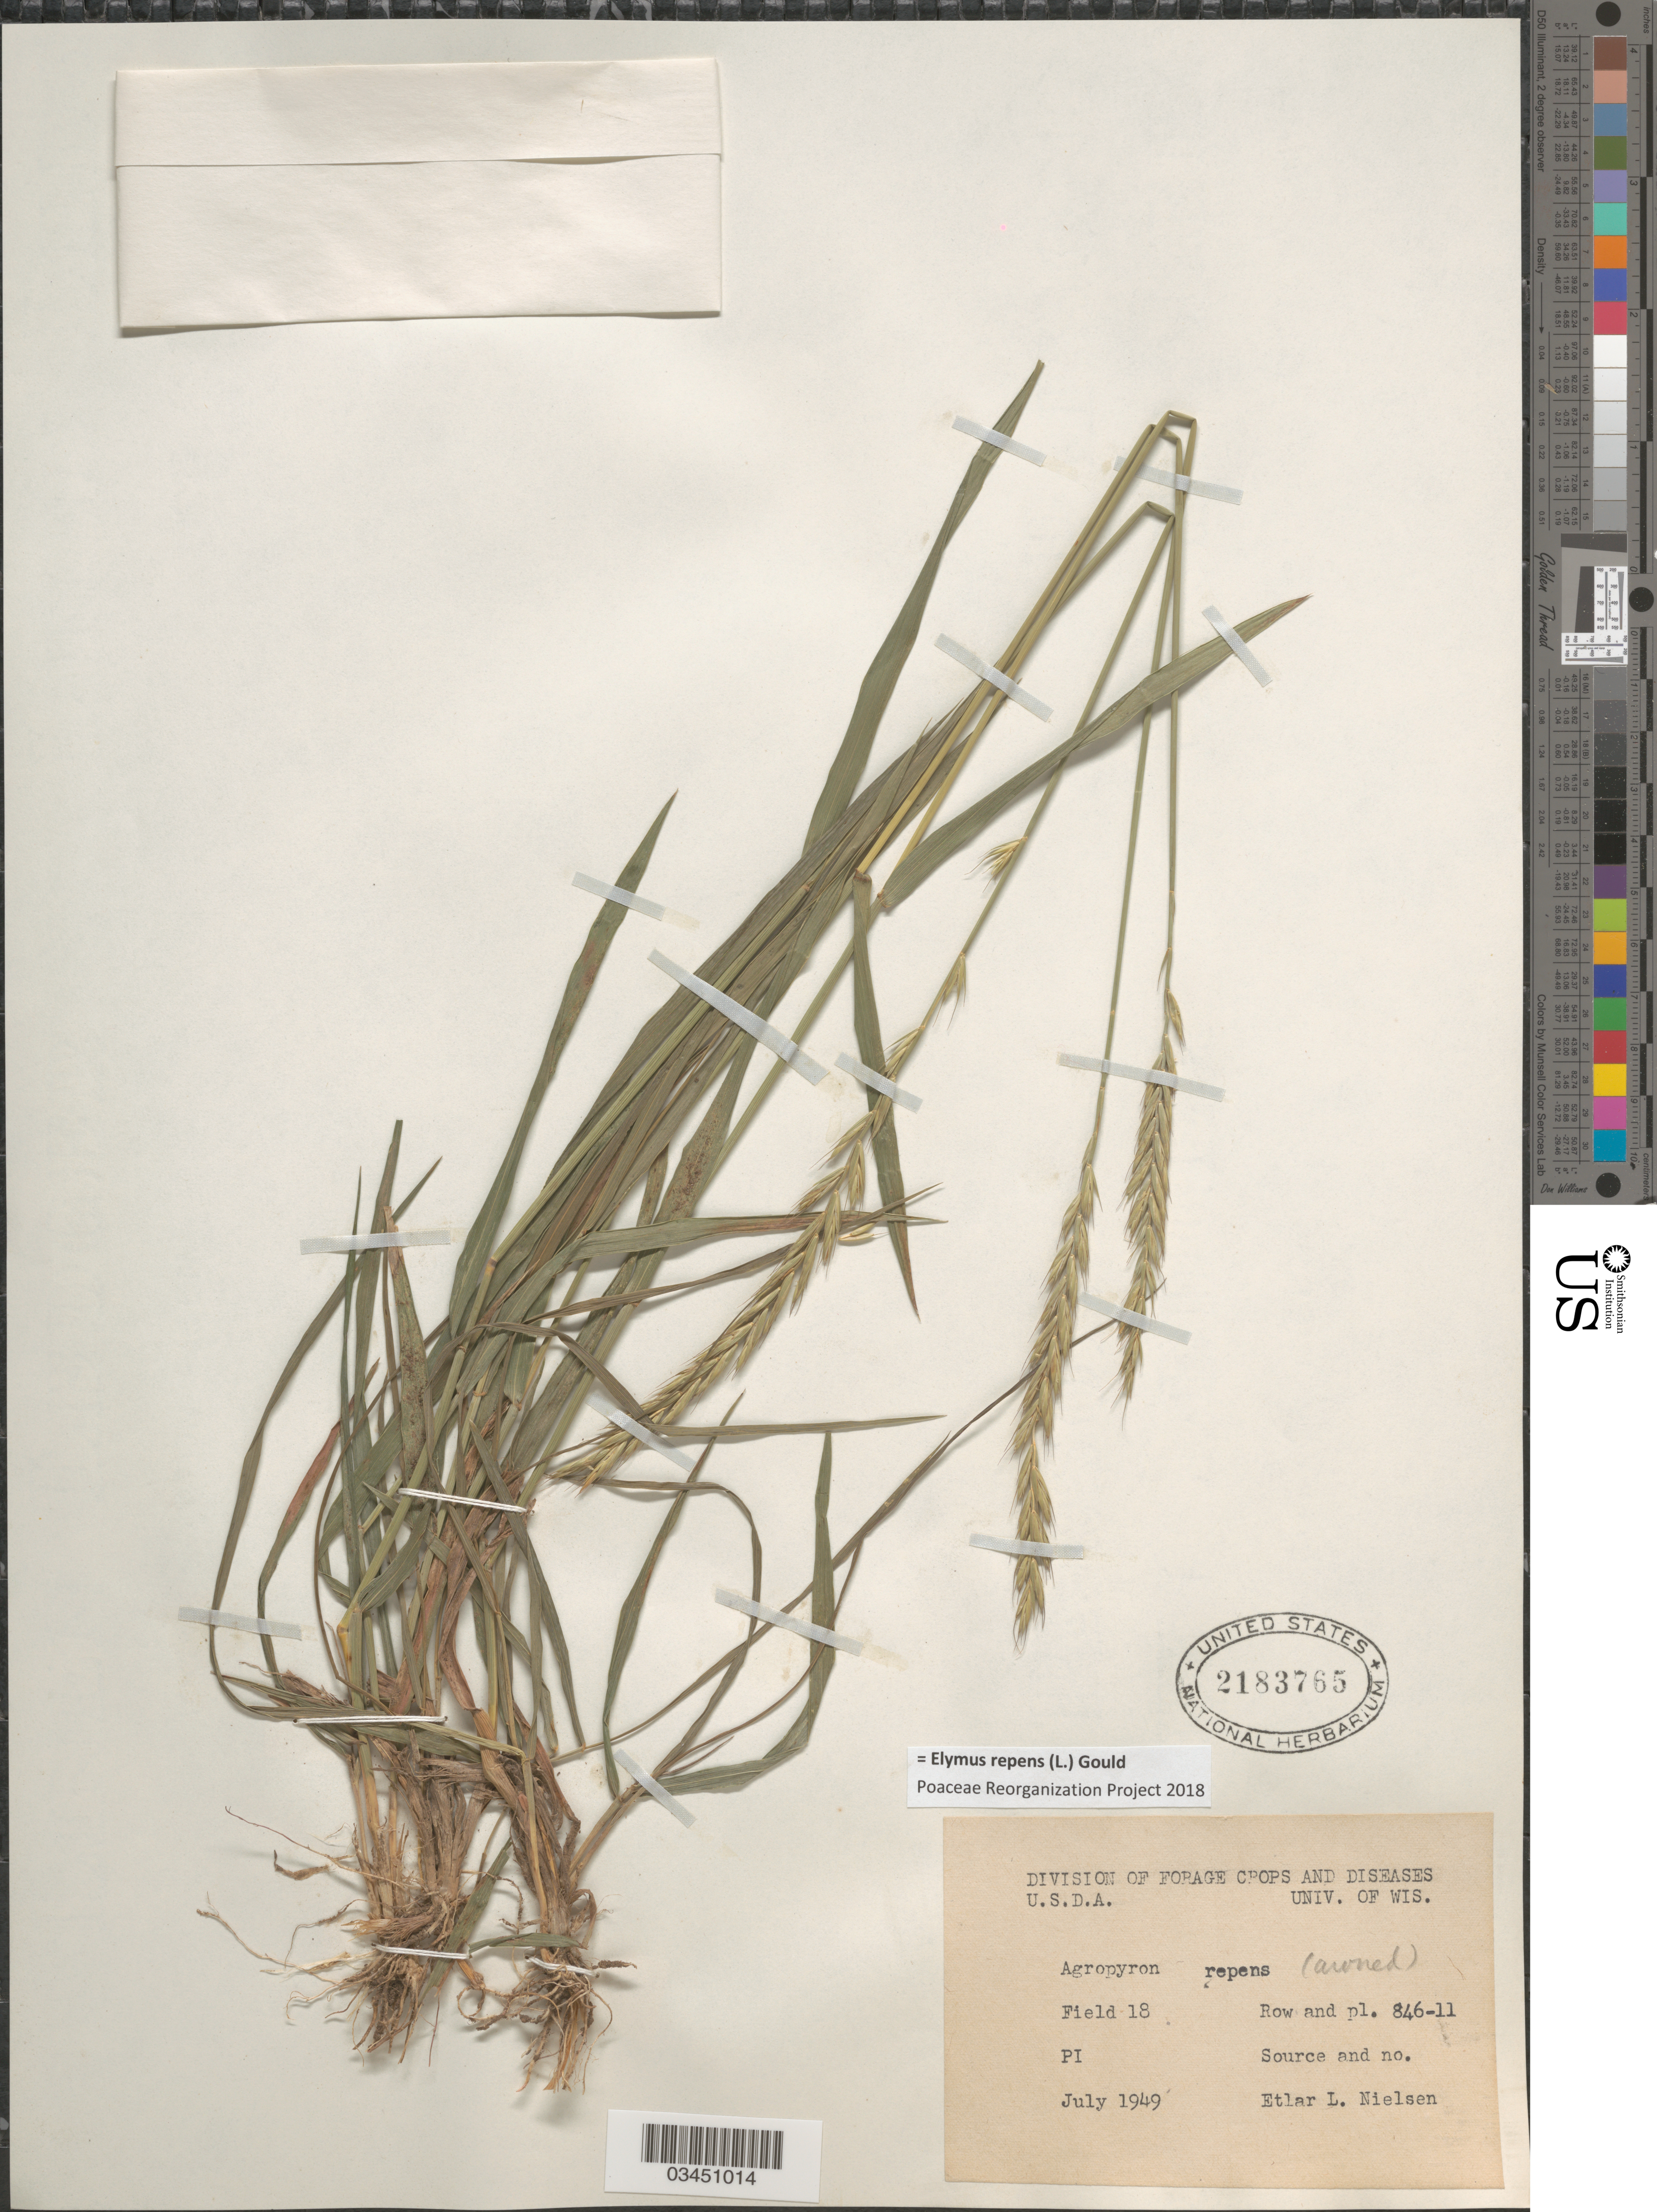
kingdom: Plantae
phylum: Tracheophyta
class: Liliopsida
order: Poales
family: Poaceae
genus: Elymus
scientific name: Elymus repens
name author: (L.) Gould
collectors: E. L. Nielsen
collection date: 1949-07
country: United States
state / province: Wisconsin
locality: Division of Forage Crops and Diseases U.S.D.A. Univ. of Wis. Field 18 Row and pl. 846-11.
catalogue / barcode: US 2183765